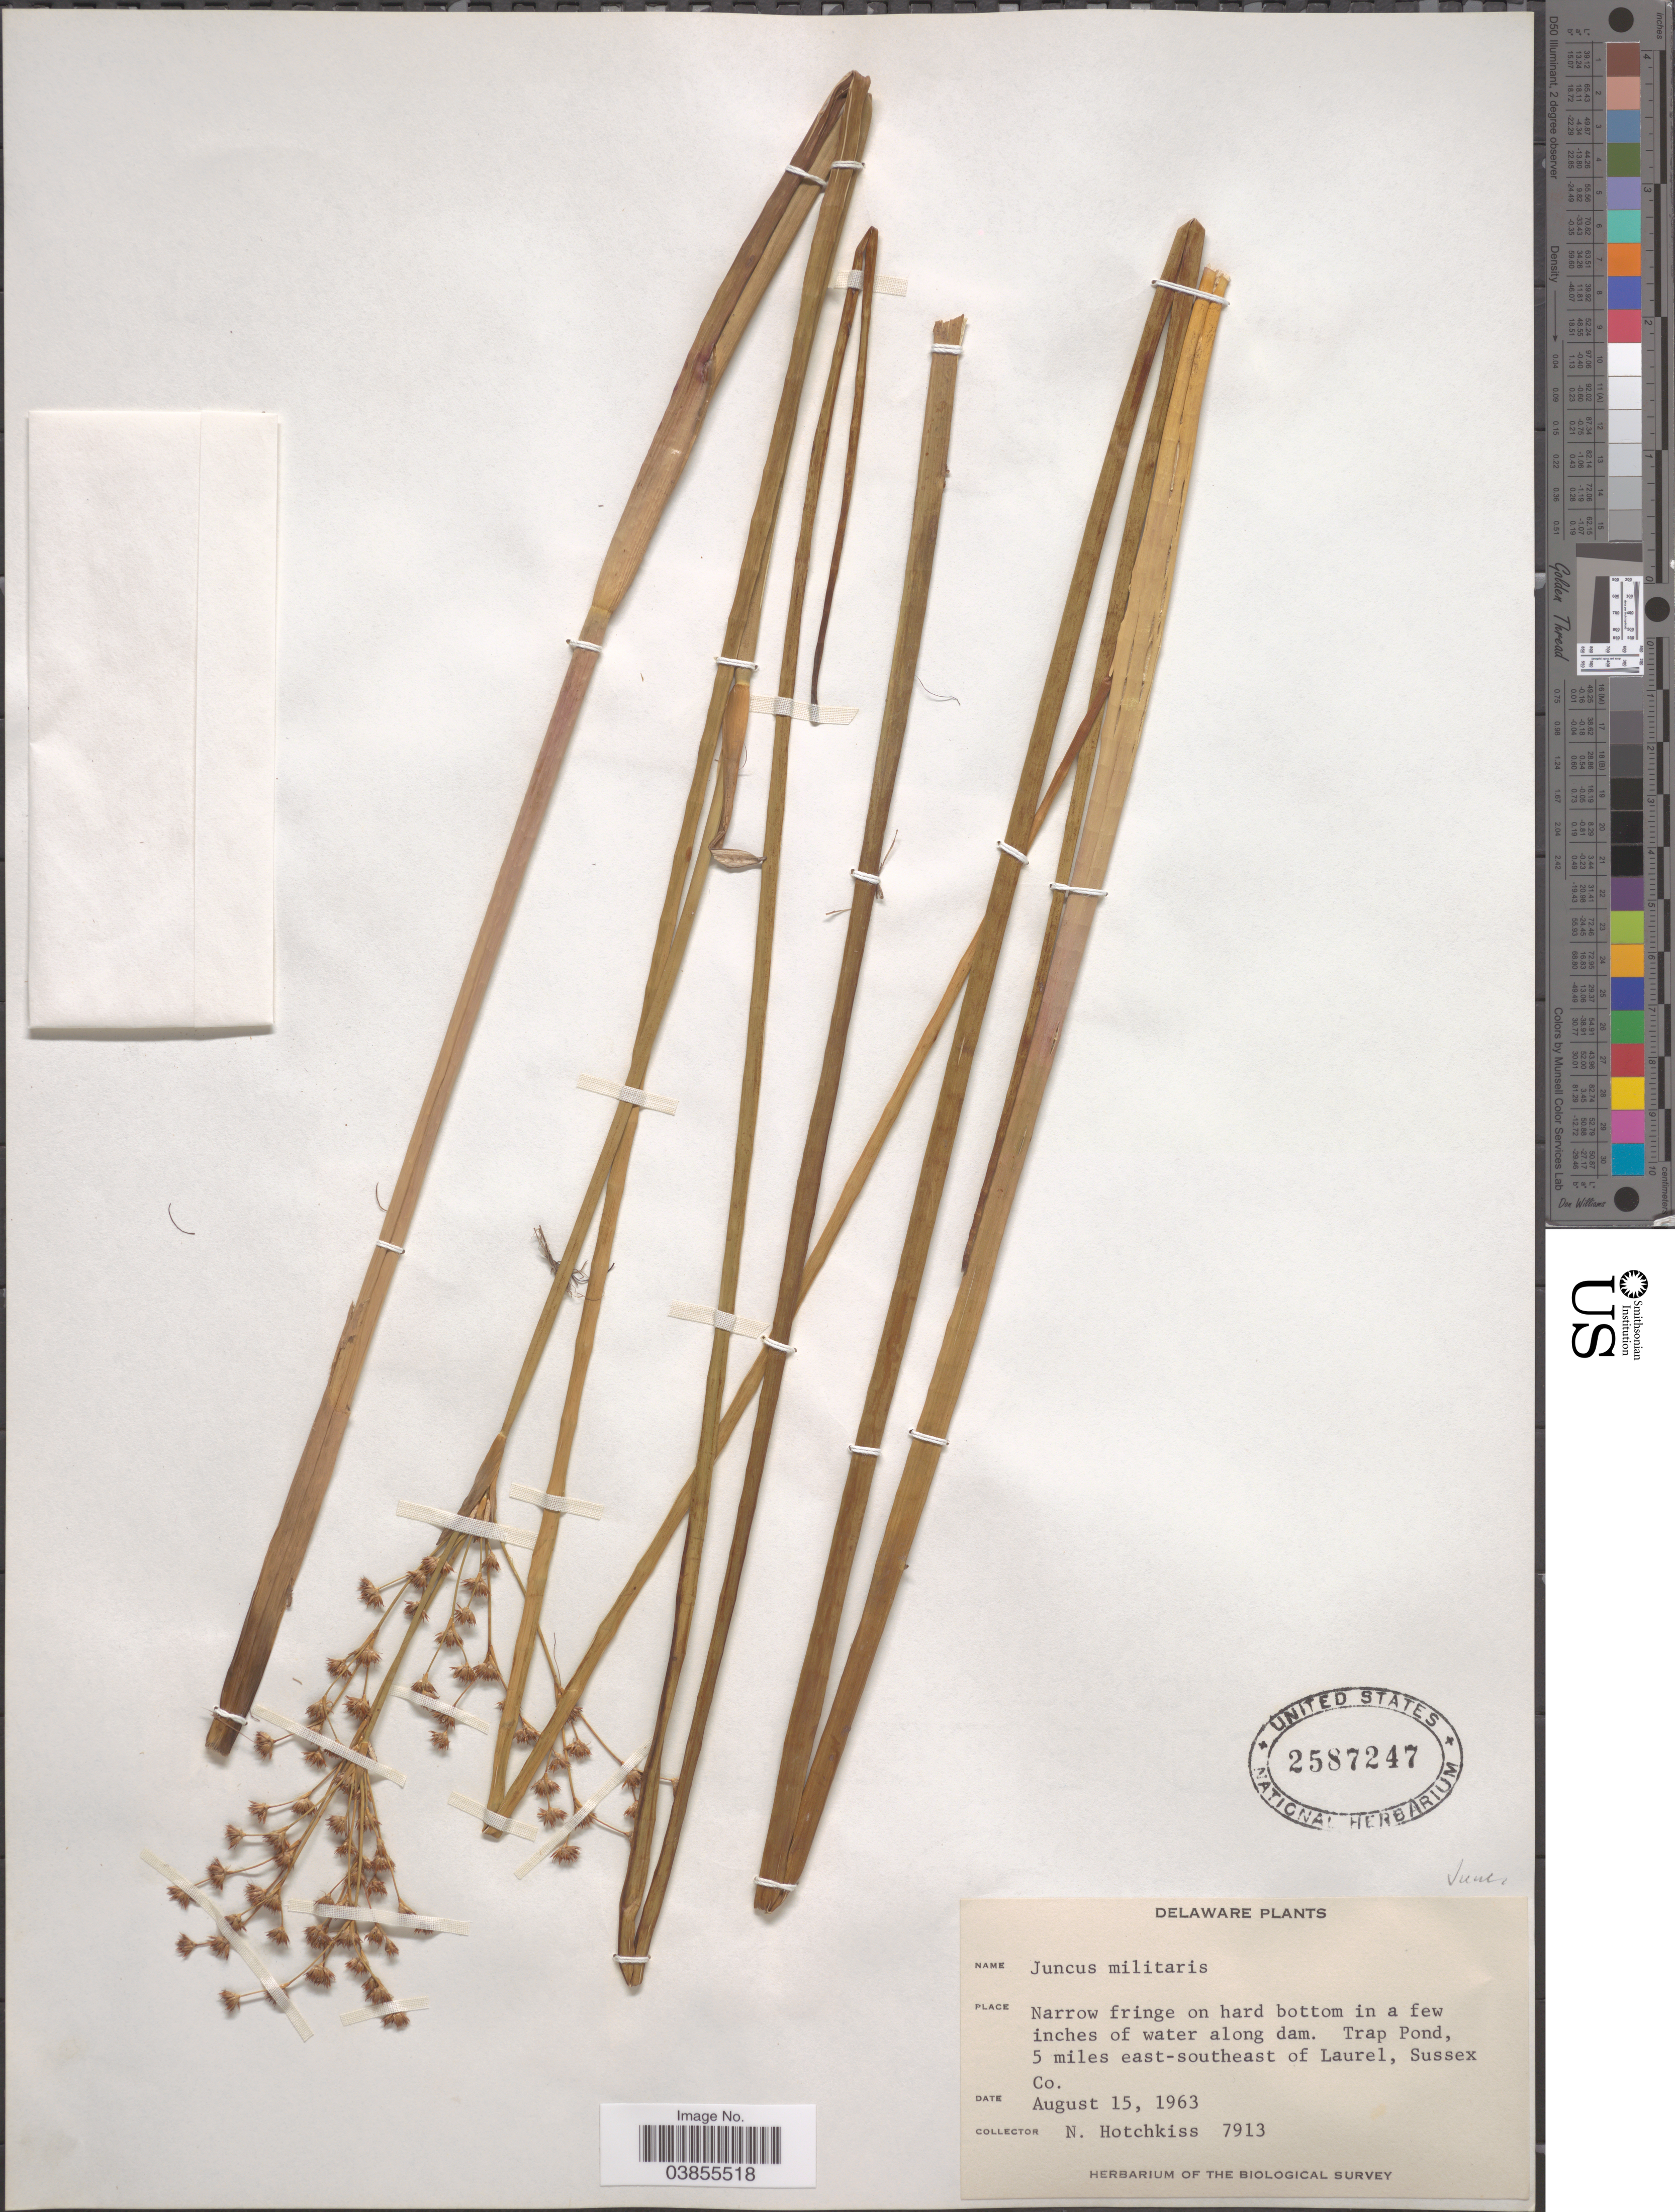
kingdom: Plantae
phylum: Tracheophyta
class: Liliopsida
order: Poales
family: Juncaceae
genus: Juncus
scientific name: Juncus militaris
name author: Bigelow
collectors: N. Hotchkiss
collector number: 7913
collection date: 1963-08-15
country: United States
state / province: Delaware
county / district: Sussex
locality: Trap Pond, 5 miles east-southeast of Laurel, Sussex Co.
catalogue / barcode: US 2587247